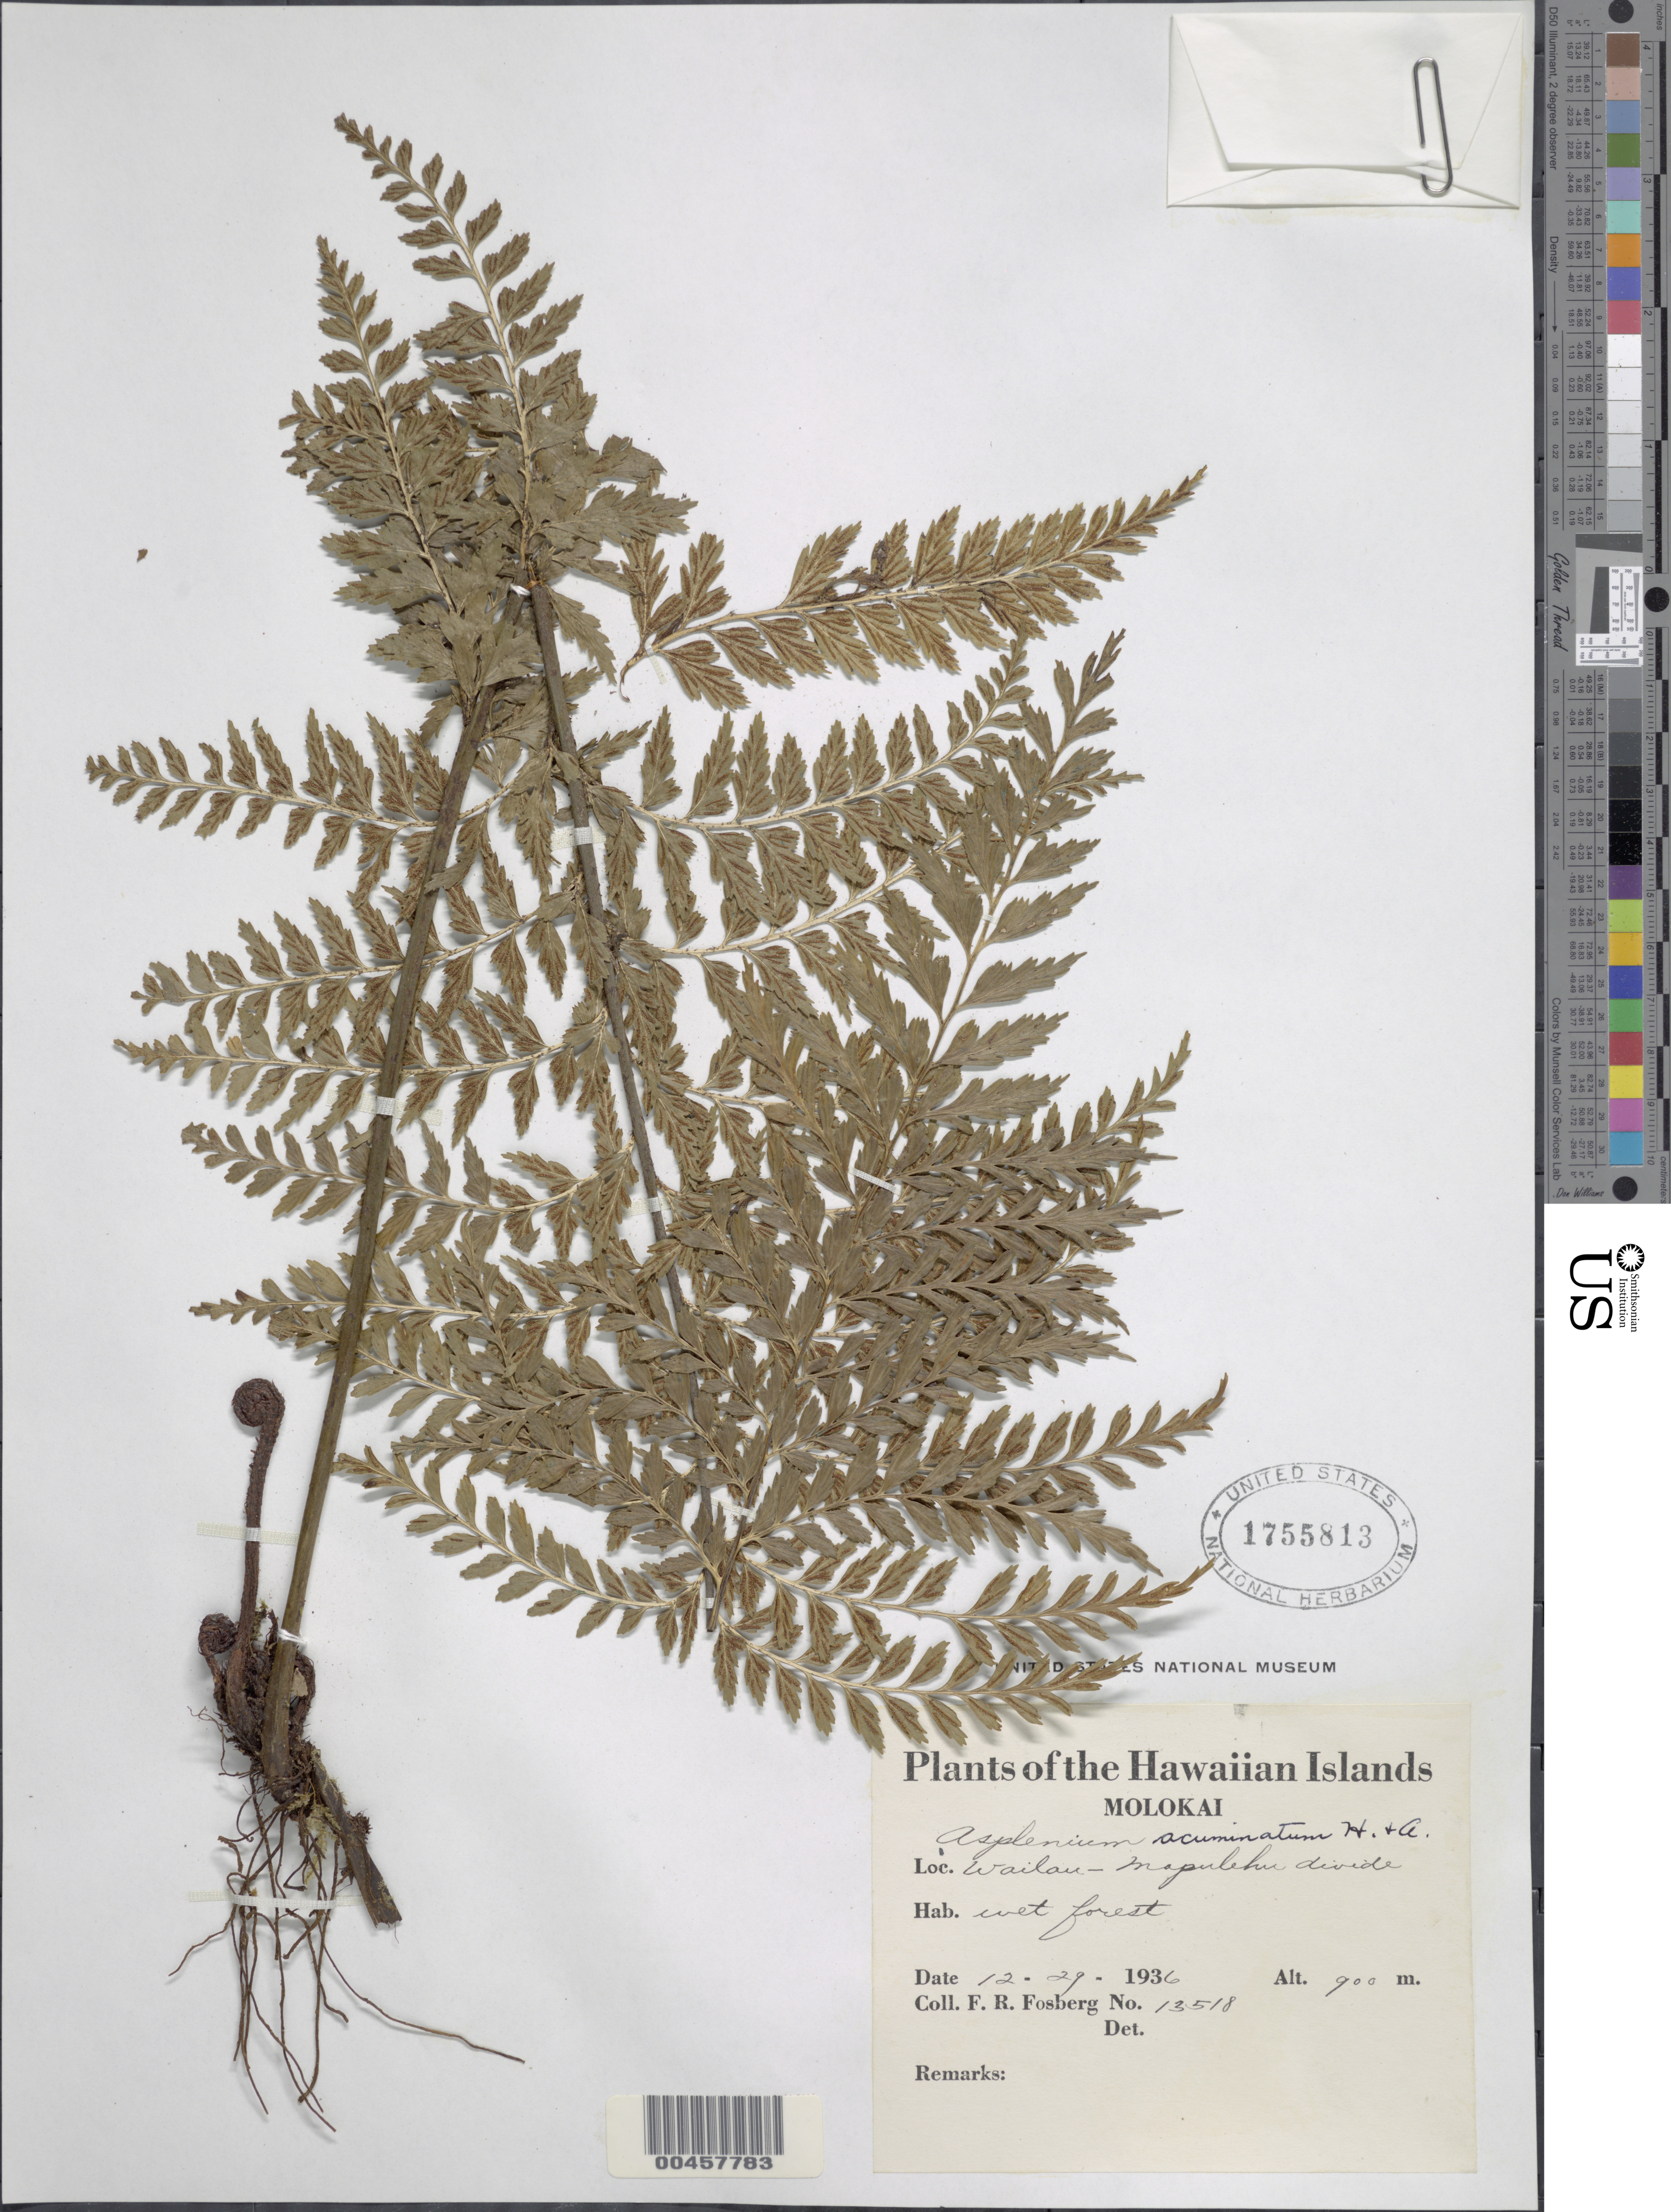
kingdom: Plantae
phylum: Tracheophyta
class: Polypodiopsida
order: Polypodiales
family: Aspleniaceae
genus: Asplenium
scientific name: Asplenium acuminatum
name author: Hook. & Arn.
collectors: F. R. Fosberg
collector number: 13518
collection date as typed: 29 Dec 1936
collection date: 1936-12-29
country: United States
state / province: Hawaii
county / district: Maui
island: Moloka'i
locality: Wailau-Mapulehu divide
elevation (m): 900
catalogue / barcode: US 1755843